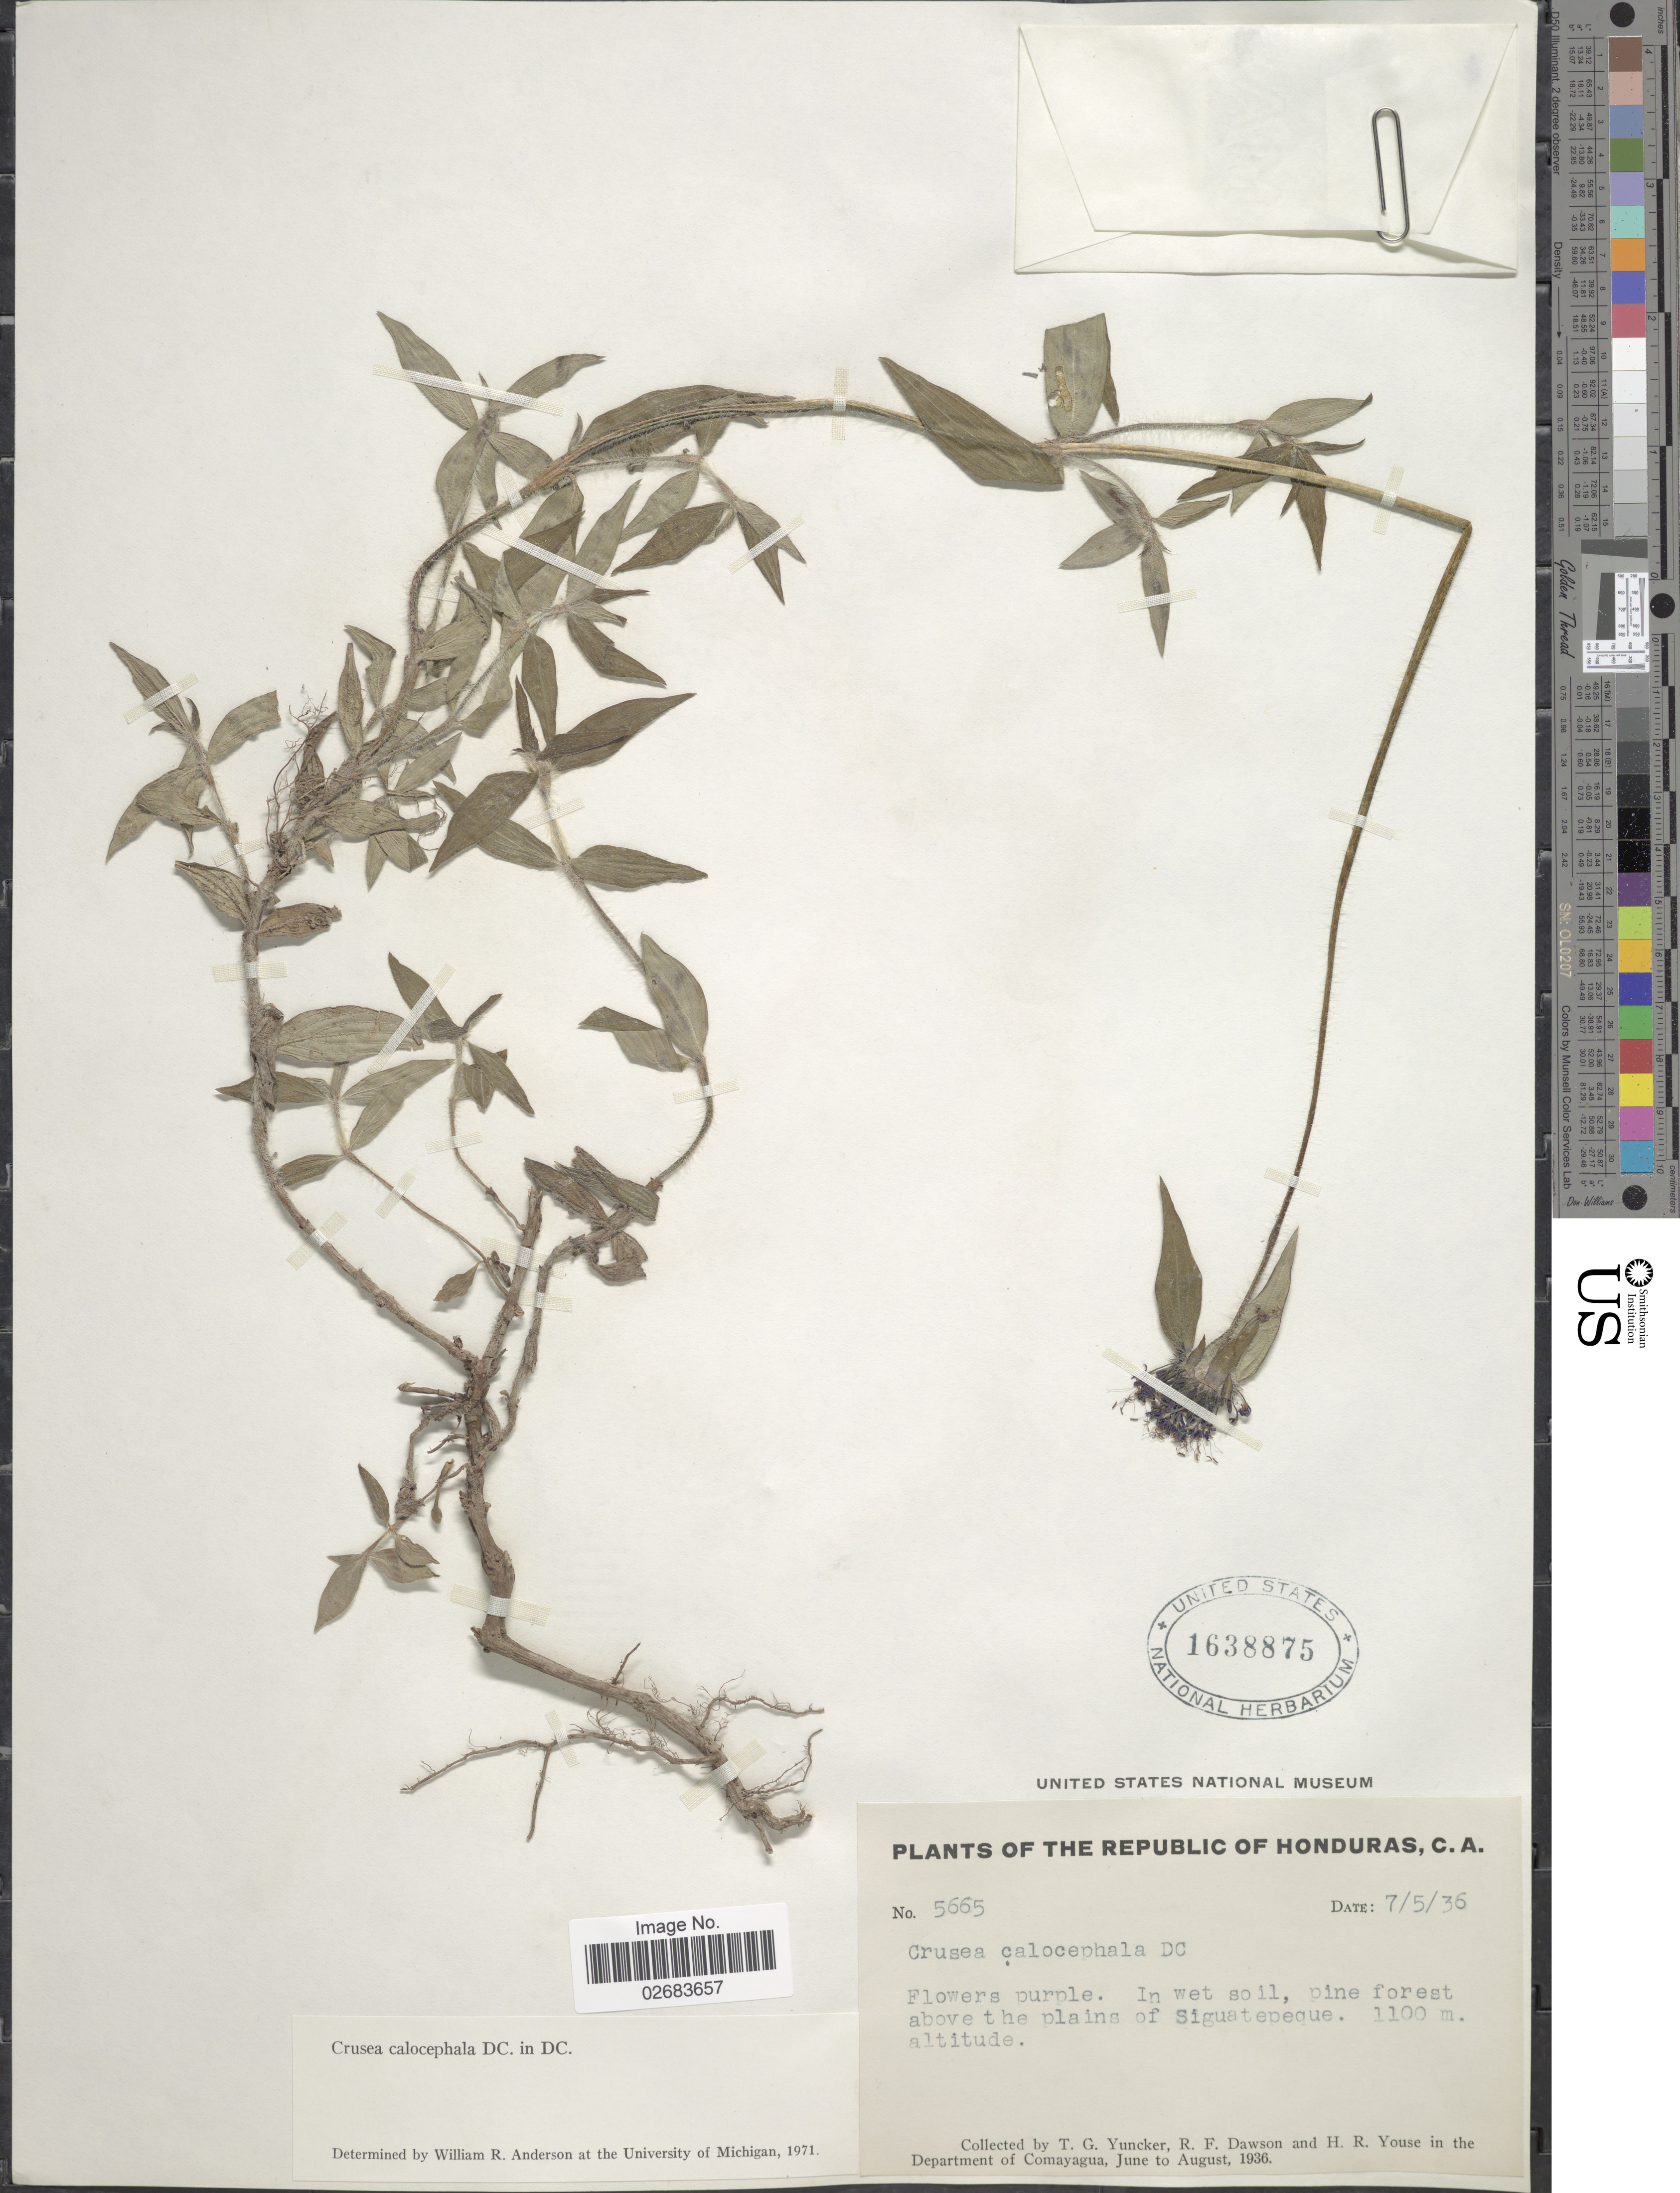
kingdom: Plantae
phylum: Tracheophyta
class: Magnoliopsida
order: Gentianales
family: Rubiaceae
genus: Crusea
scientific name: Crusea calocephala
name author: DC.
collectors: T. G. Yuncker, R. F. Dawson & H. Youse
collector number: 5665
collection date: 1936-05-07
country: Honduras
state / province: Comayagua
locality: Pine forest above the plains of Siguatepeque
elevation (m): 1100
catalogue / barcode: US 1638875